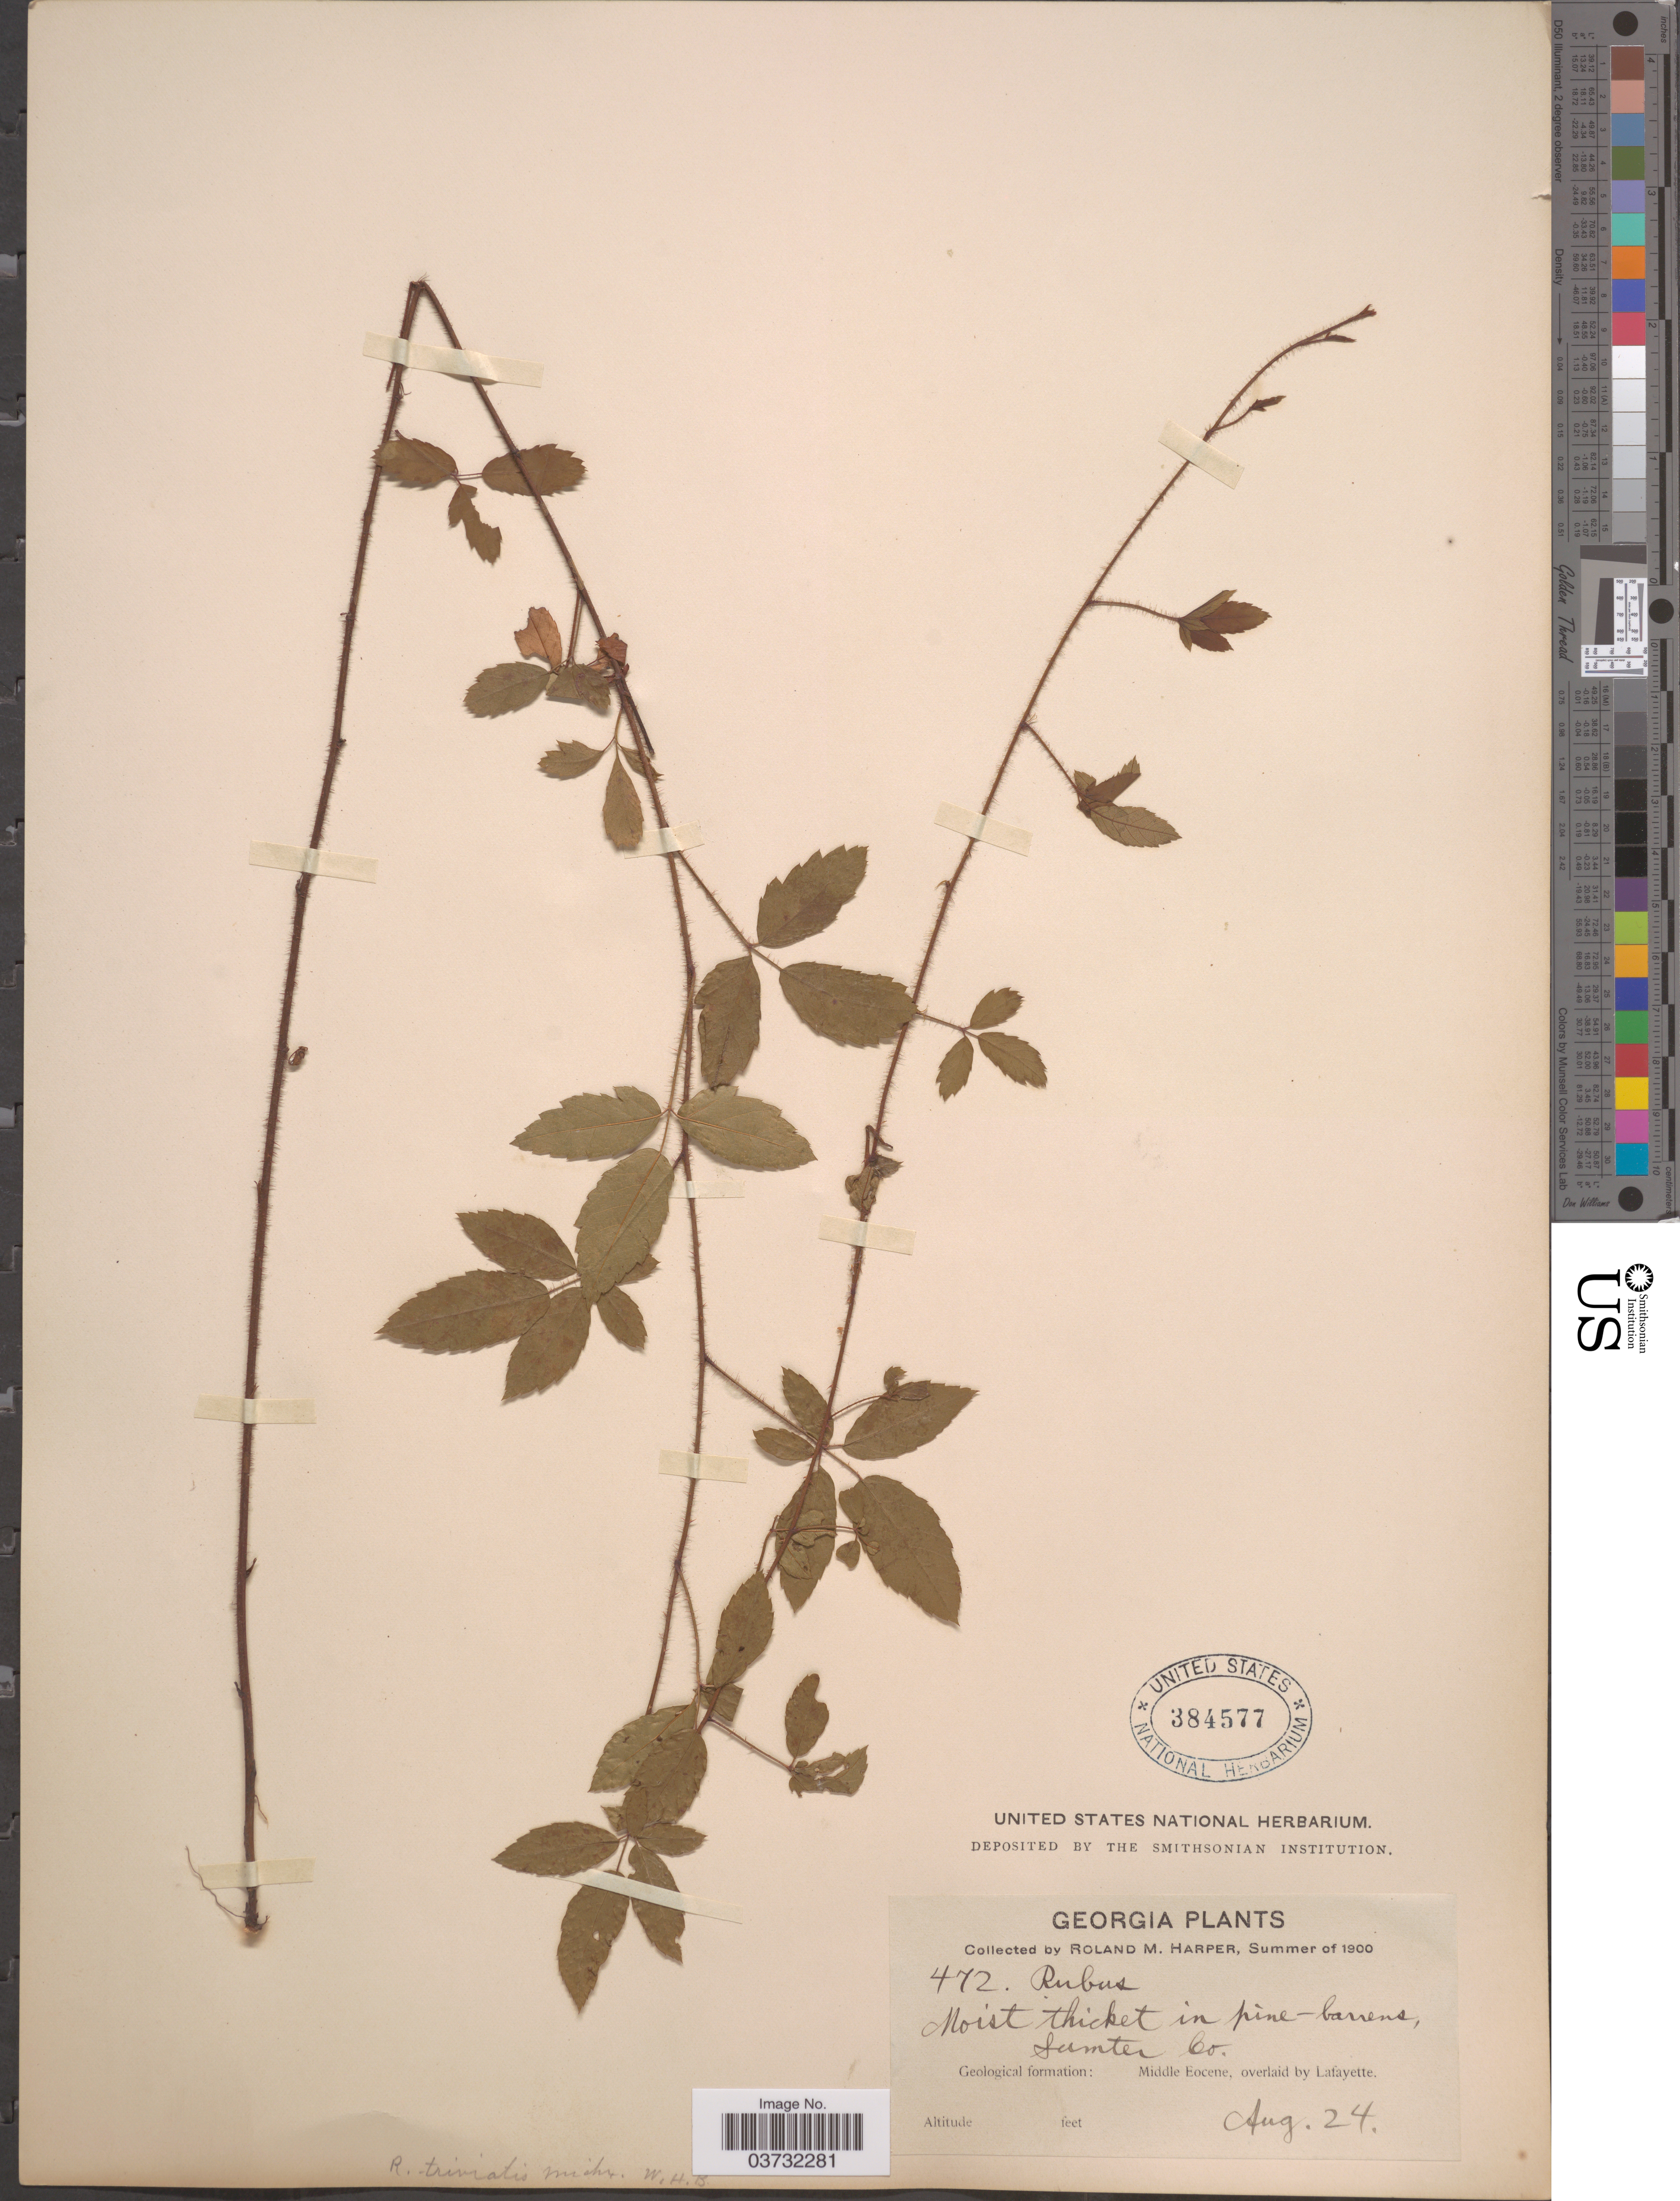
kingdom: Plantae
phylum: Tracheophyta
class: Magnoliopsida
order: Rosales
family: Rosaceae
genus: Rubus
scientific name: Rubus trivialis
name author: Michx.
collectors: R. M. Harper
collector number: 472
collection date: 1900-08-24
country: United States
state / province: Georgia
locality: Moist thicket in pine-barrens, Sumter Co. Geological formation: Middle Eocene, overlaid by Lafayette.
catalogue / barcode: US 384577